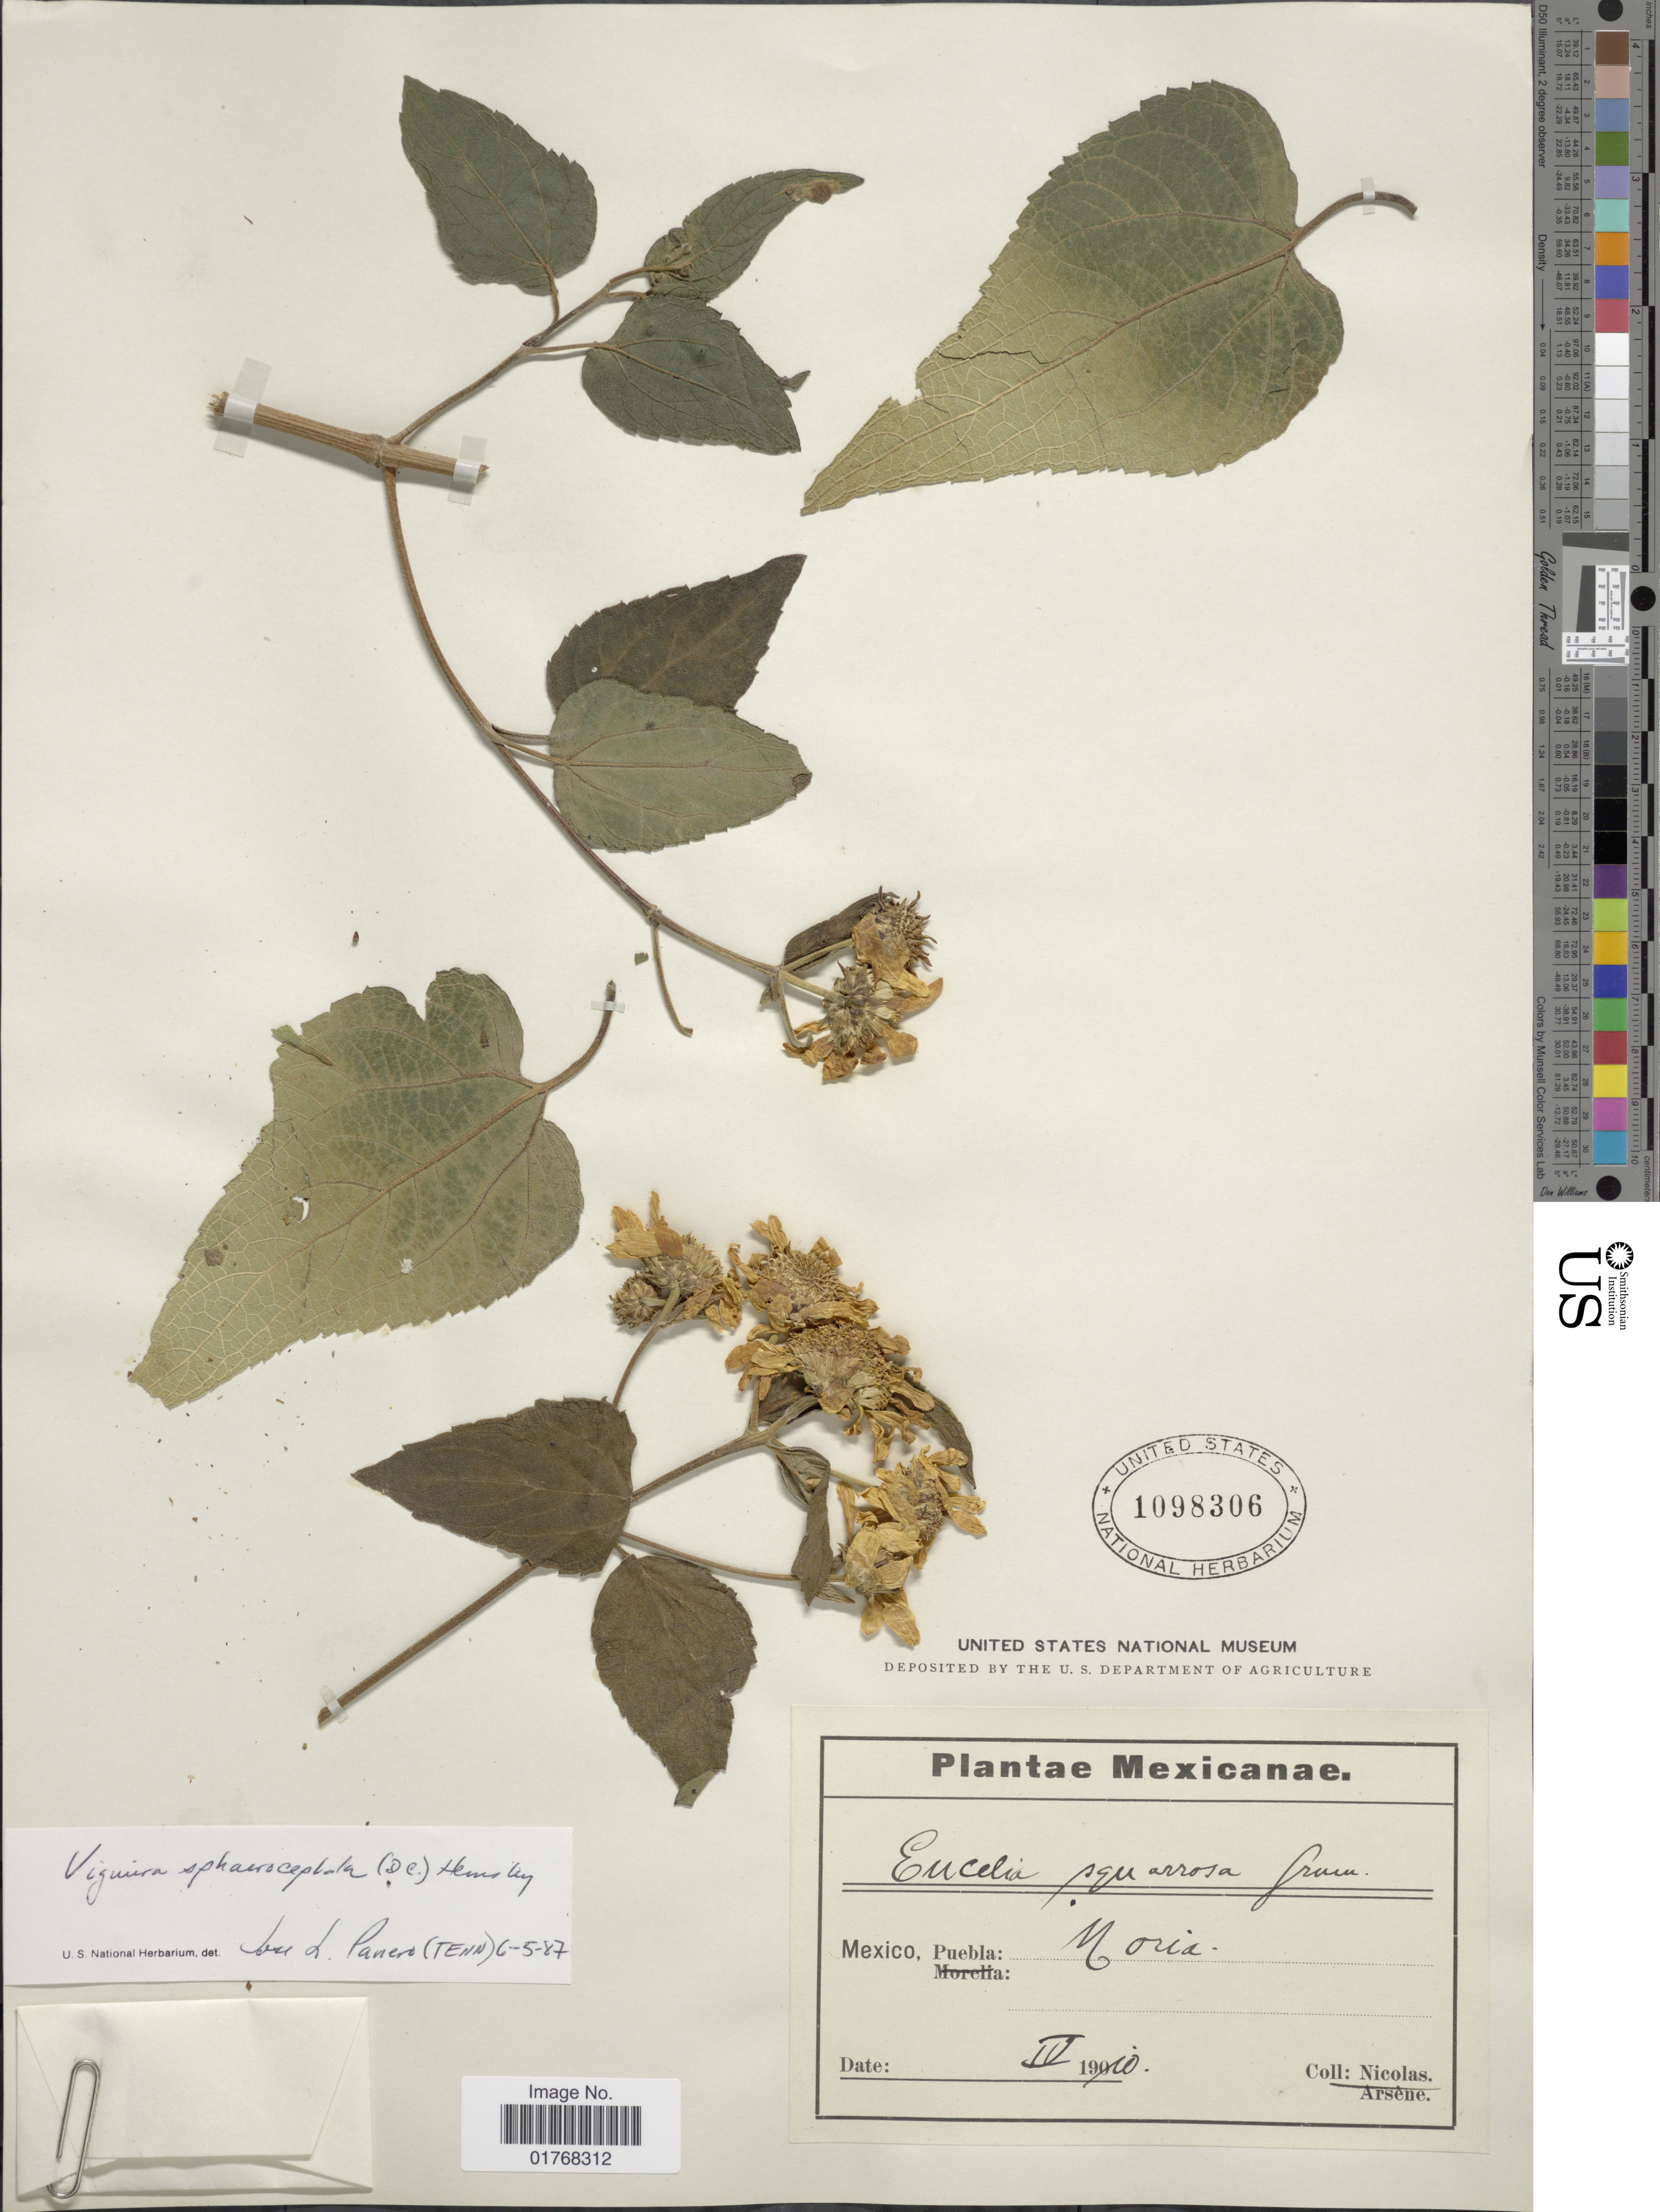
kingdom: Plantae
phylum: Tracheophyta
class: Magnoliopsida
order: Asterales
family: Asteraceae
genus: Viguiera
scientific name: Viguiera sphaerocephala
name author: (DC.) Hemsl.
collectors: -. Nicolas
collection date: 1910-04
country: Mexico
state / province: Puebla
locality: Moria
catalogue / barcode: US 1098306